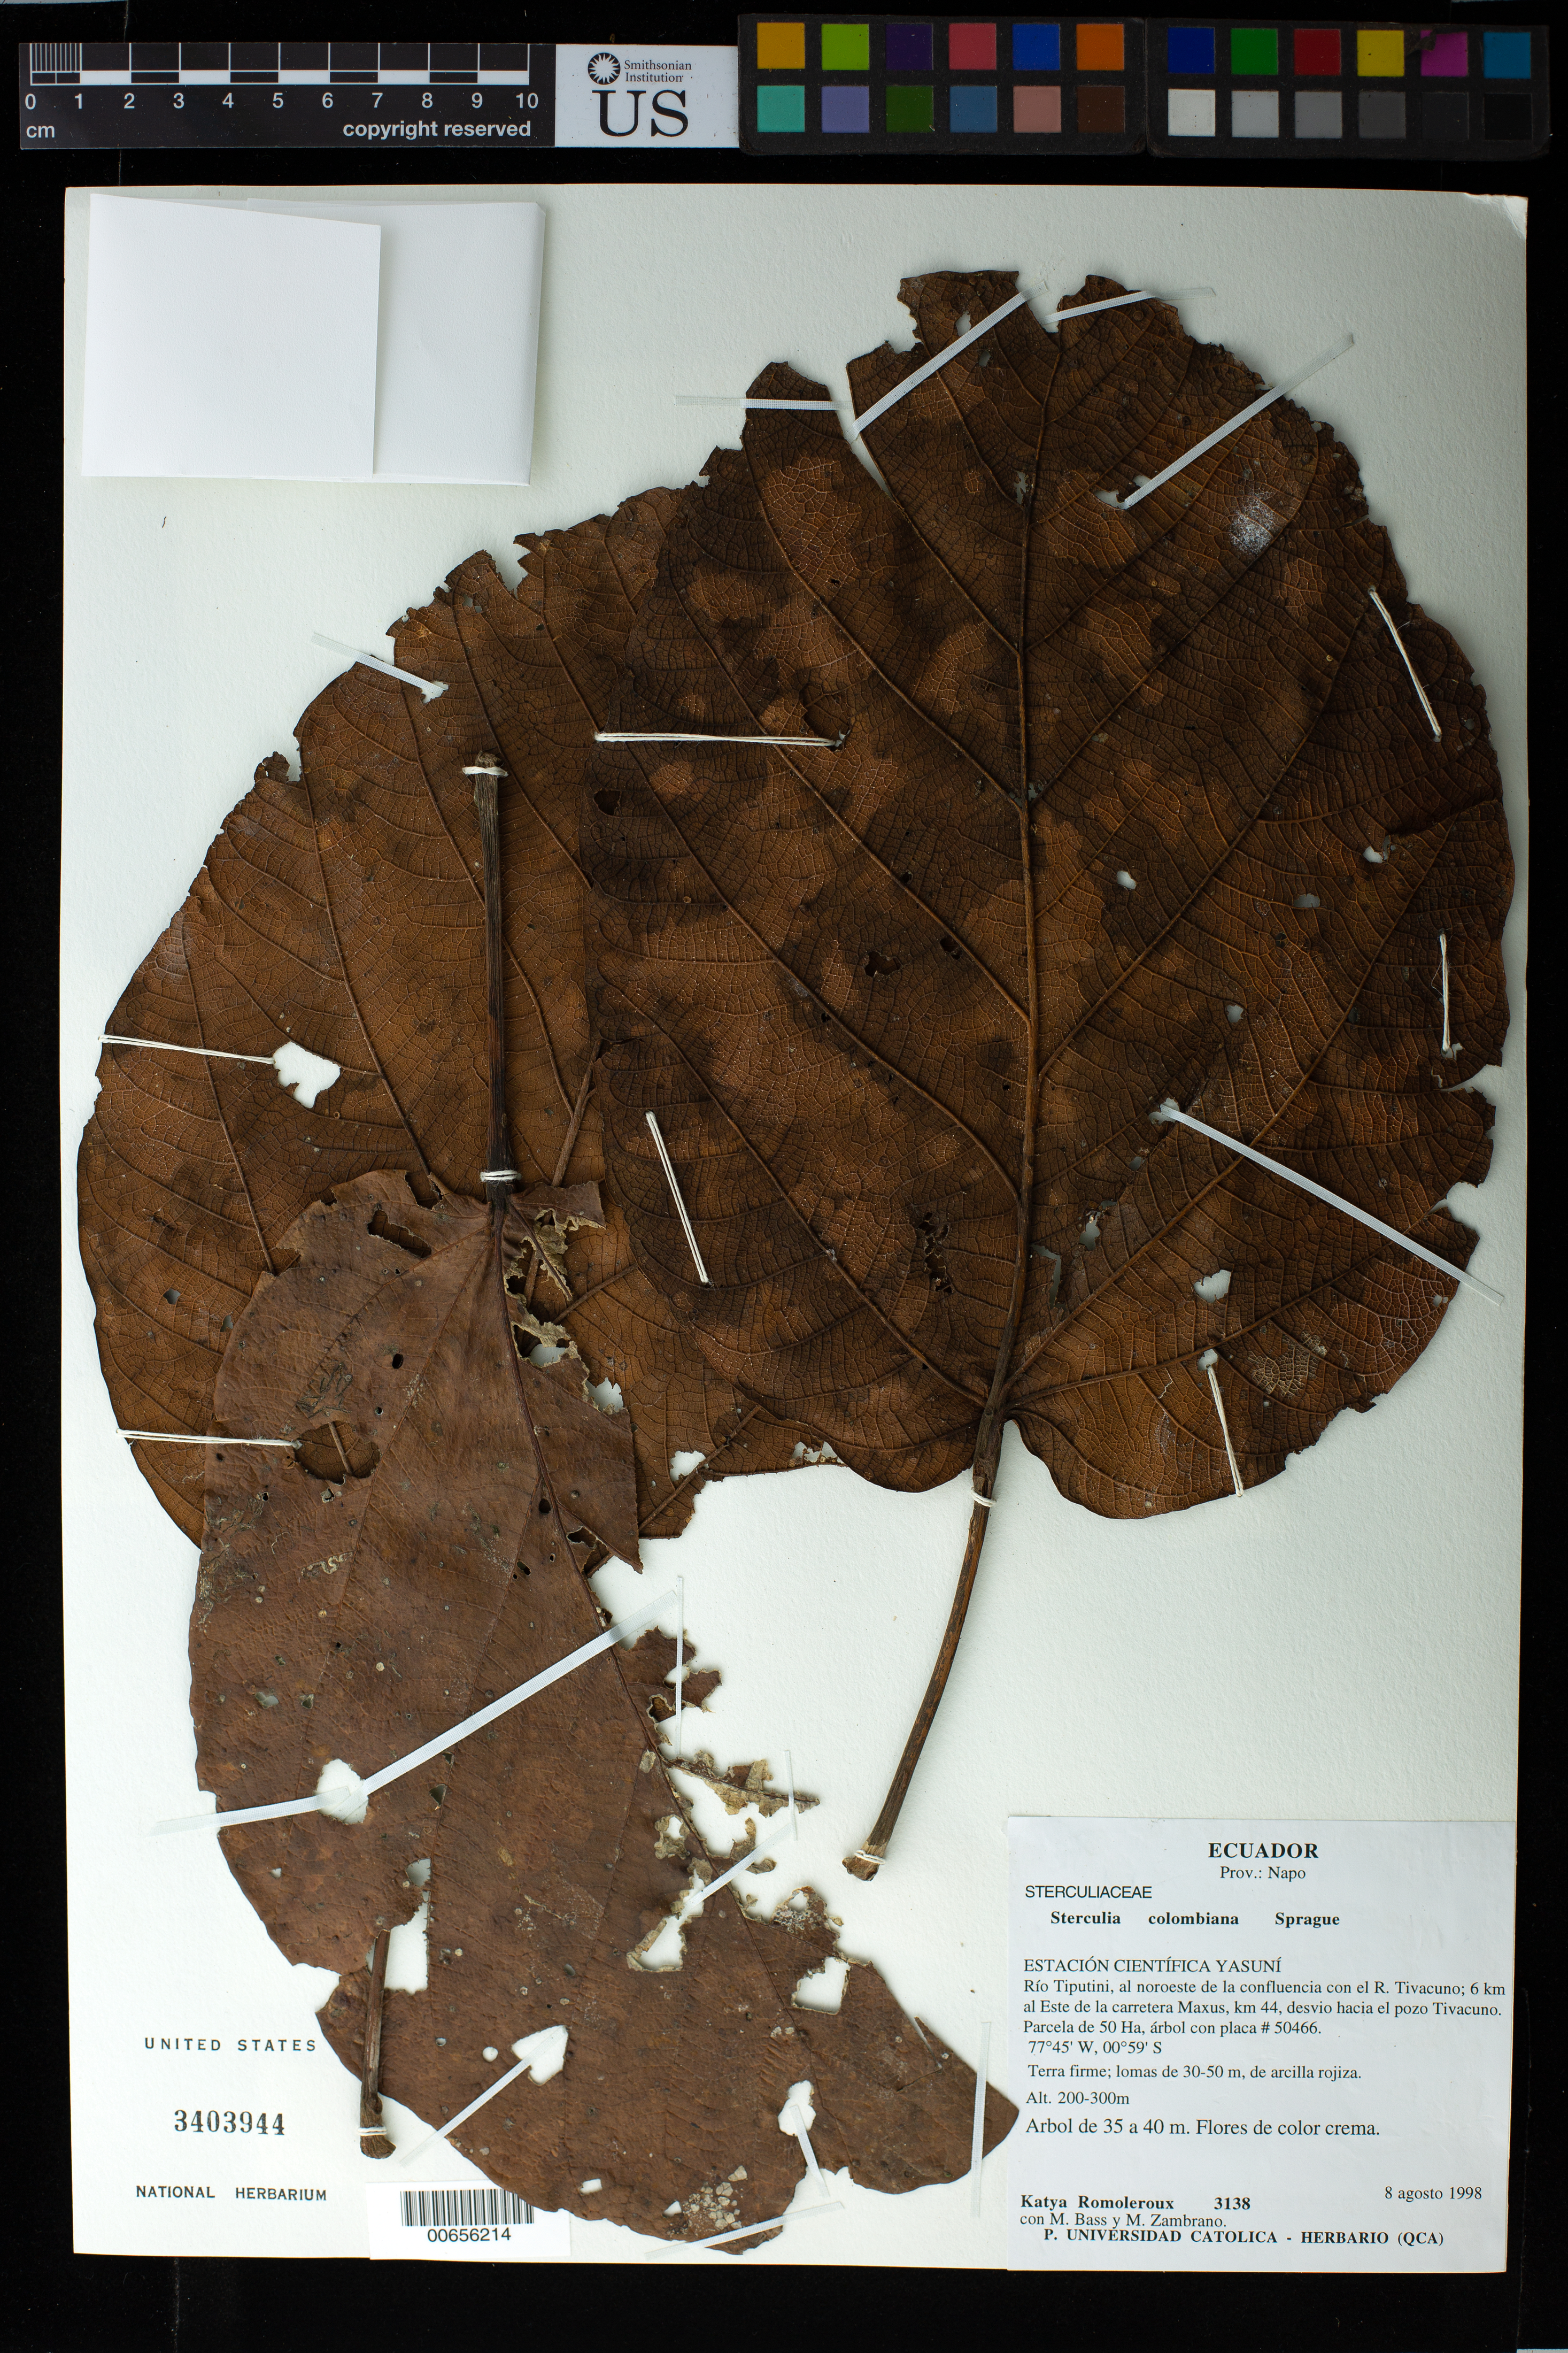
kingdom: Plantae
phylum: Tracheophyta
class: Magnoliopsida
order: Malvales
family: Malvaceae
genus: Sterculia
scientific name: Sterculia colombiana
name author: Sprague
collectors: K. Romoleroux, M. Bass & M. Zambrano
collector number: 3138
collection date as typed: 08 Aug 1998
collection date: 1998-08-08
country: Ecuador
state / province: Napo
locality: Estación Científica Yasuní, Río Tiputini, al noroeste de la confluencia con el River Tivacuno, 6 km E de la Carretera Maxus, km 44, desvio Hacia el pozo Tivacuno, parcela de 50 Ha., árbol con placa #50466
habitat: Terra firme, lomas de 30-50 m, de arcilla rojiza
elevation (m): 200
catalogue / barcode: US 3403944